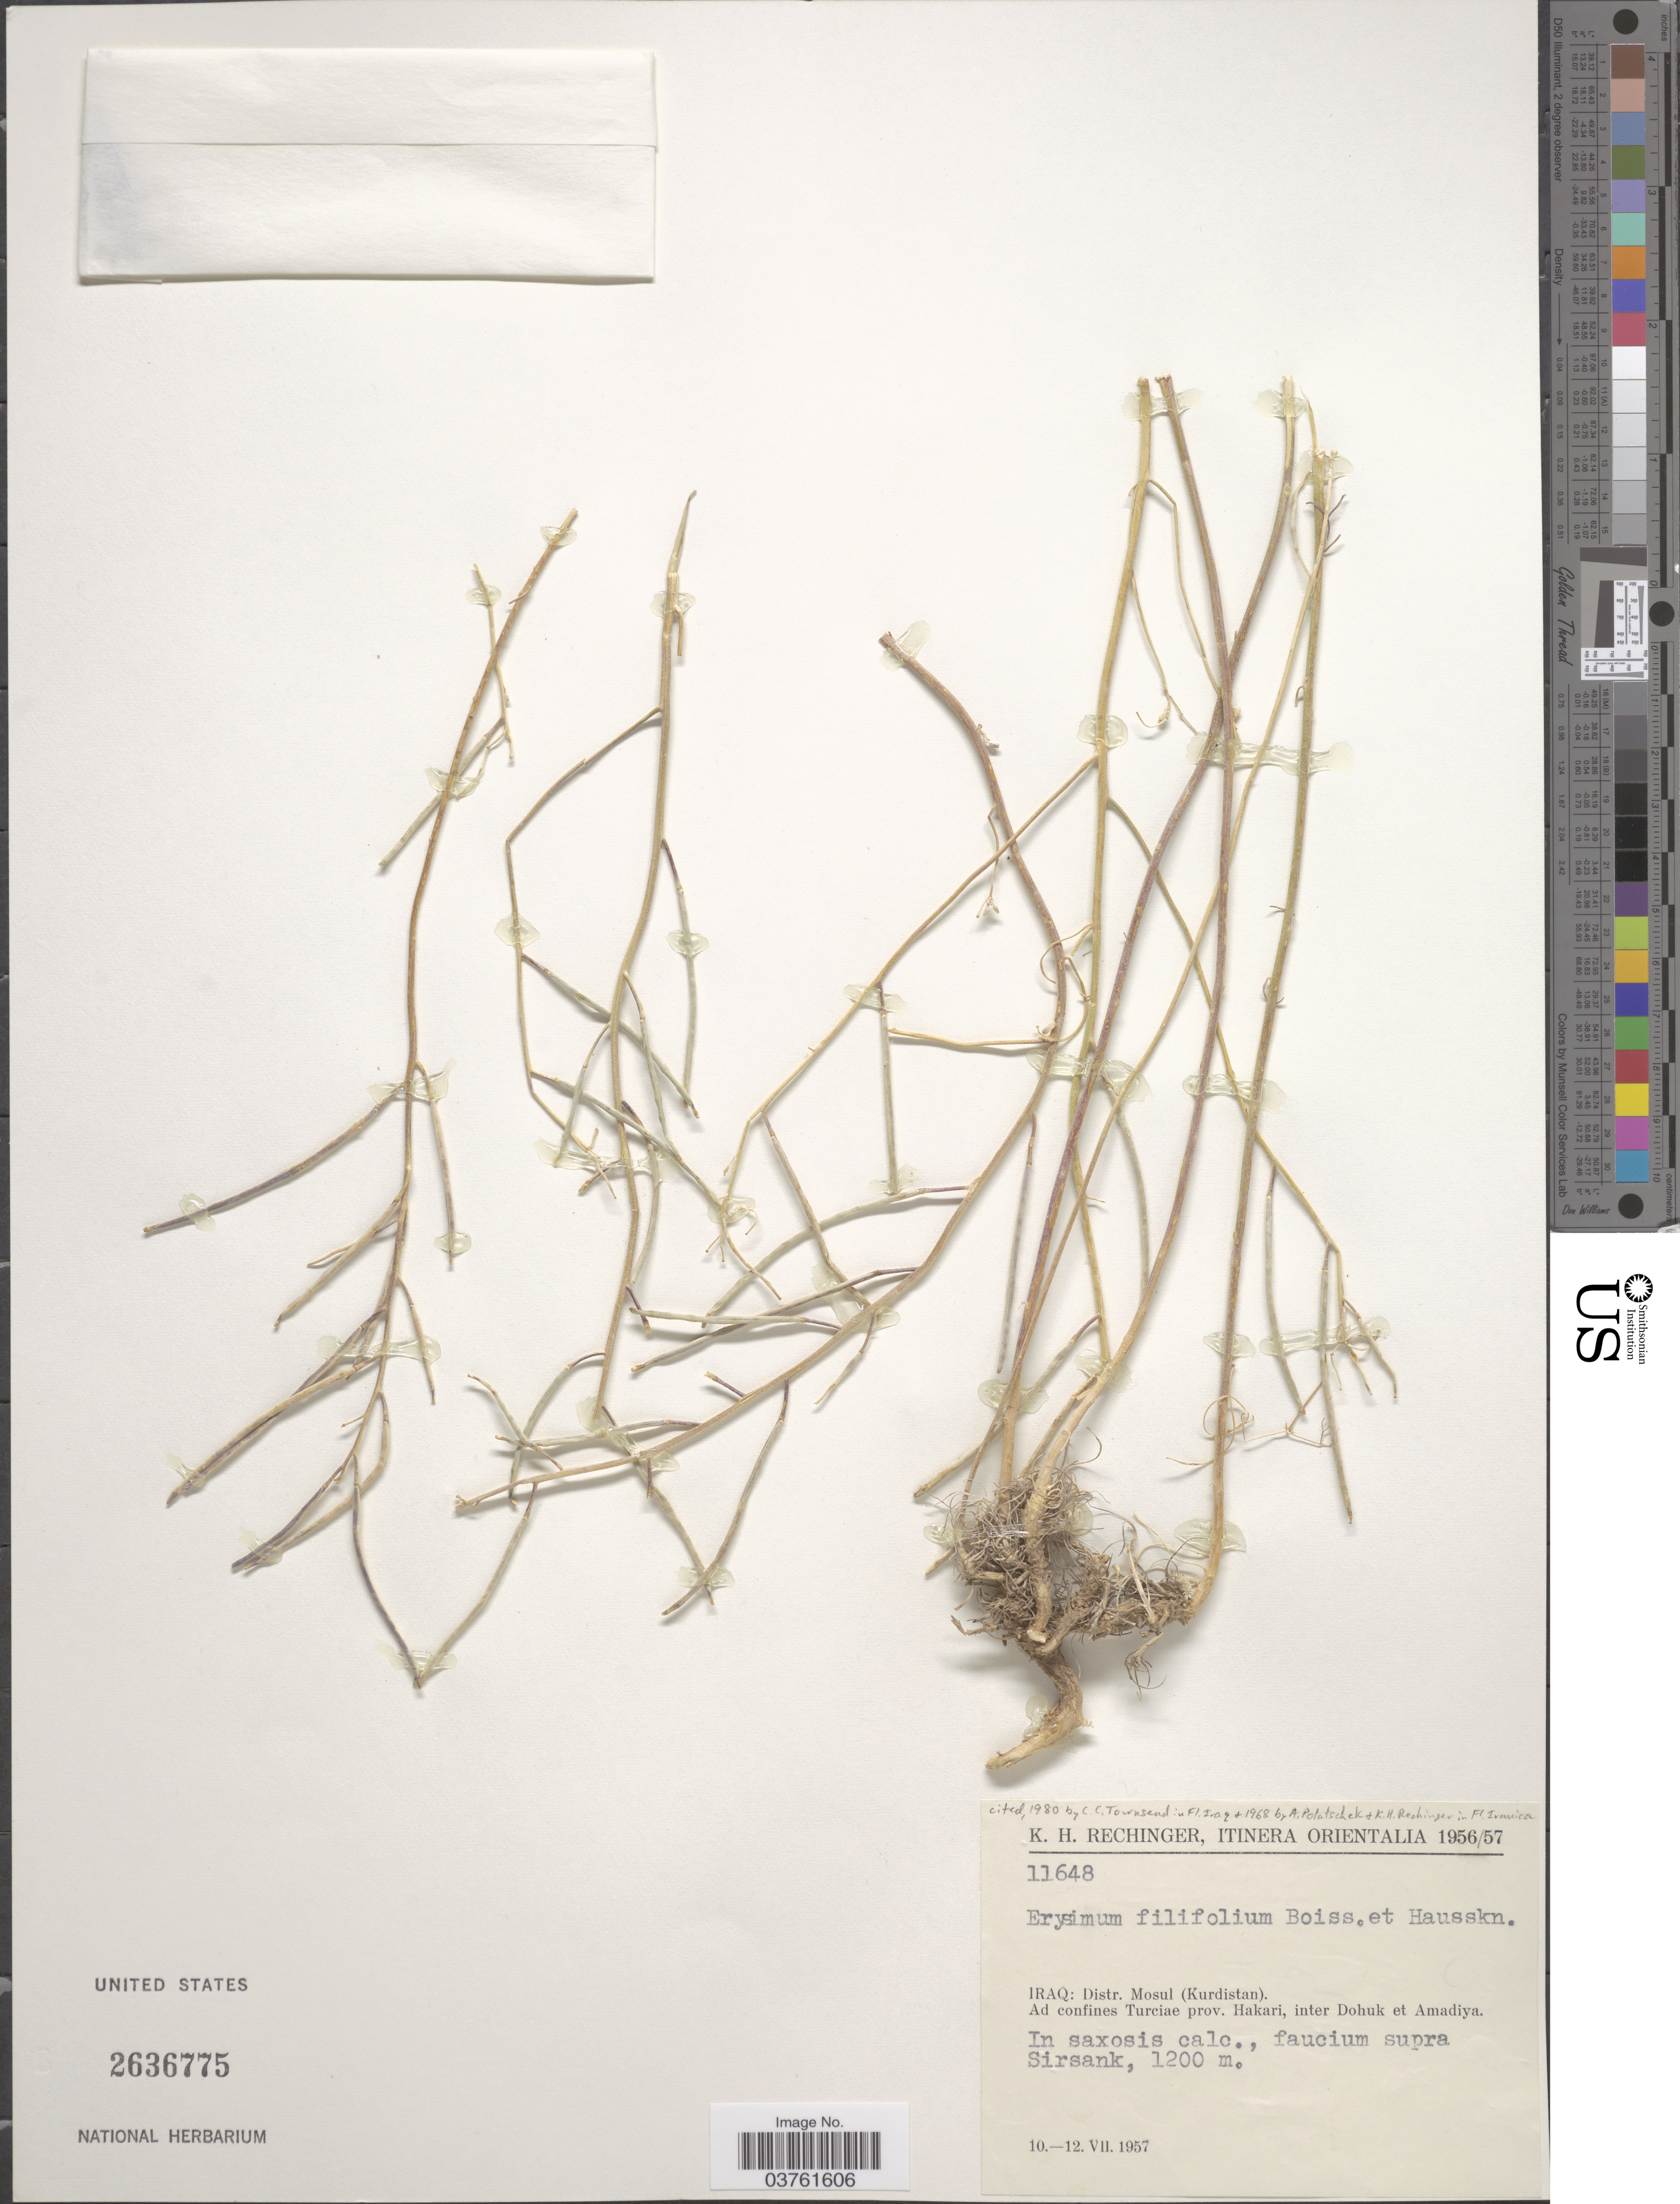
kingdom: Plantae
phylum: Tracheophyta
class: Magnoliopsida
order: Brassicales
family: Brassicaceae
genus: Erysimum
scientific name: Erysimum filifolium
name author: F. Muell.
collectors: K. H. Rechinger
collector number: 11648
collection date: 1957-07-10/1957-07-12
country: Iraq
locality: Itinera Orientalia. Distr. Mosul (Kurdistan). Ad confines Turciae prov. Hakari, inter Dohuk et Amadiya. In saxosis calc., faucium supra Sirsank.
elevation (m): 1200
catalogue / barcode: US 2636775